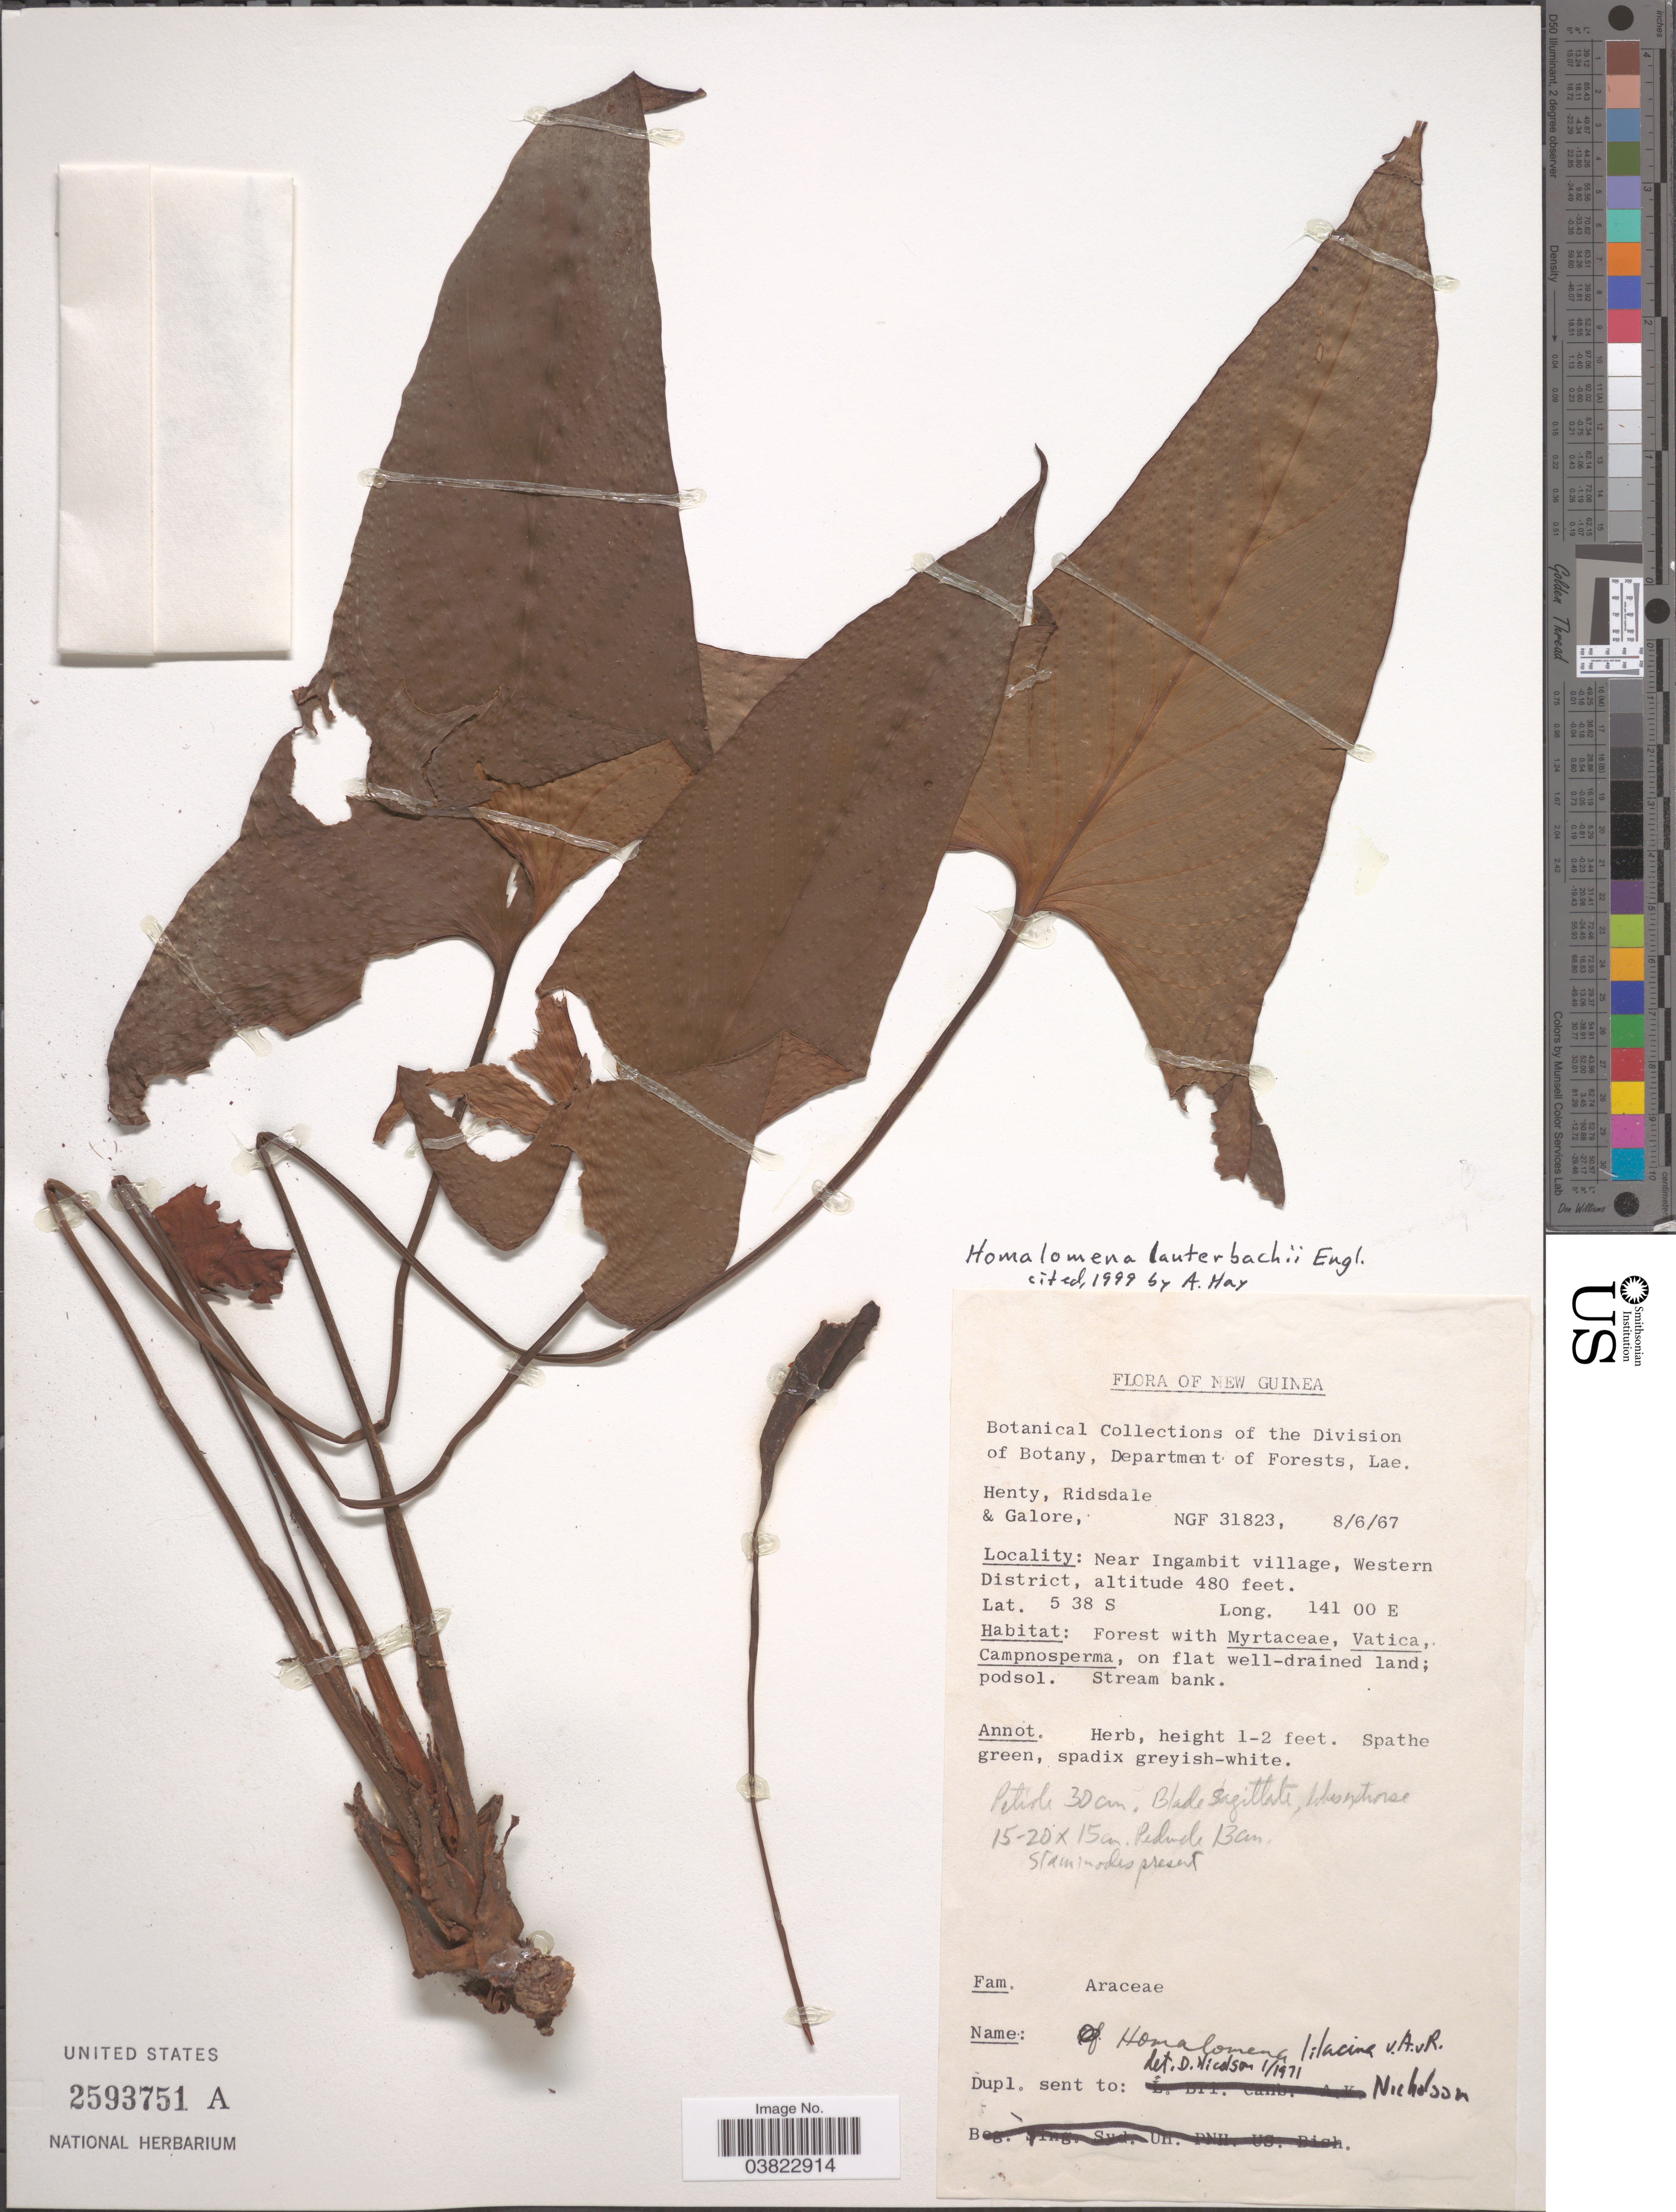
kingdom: Plantae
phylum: Tracheophyta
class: Liliopsida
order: Alismatales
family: Araceae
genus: Homalomena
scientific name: Homalomena lauterbachii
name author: Engl.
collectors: -. Henty, -. Ridsdale & -. Galore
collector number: NGF 31823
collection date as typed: Transcribed d/m/y: 8/6/67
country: Papua New Guinea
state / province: Manus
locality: New Guinea. Near Ingambit village, Western District.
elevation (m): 146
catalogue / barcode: US 2593751A